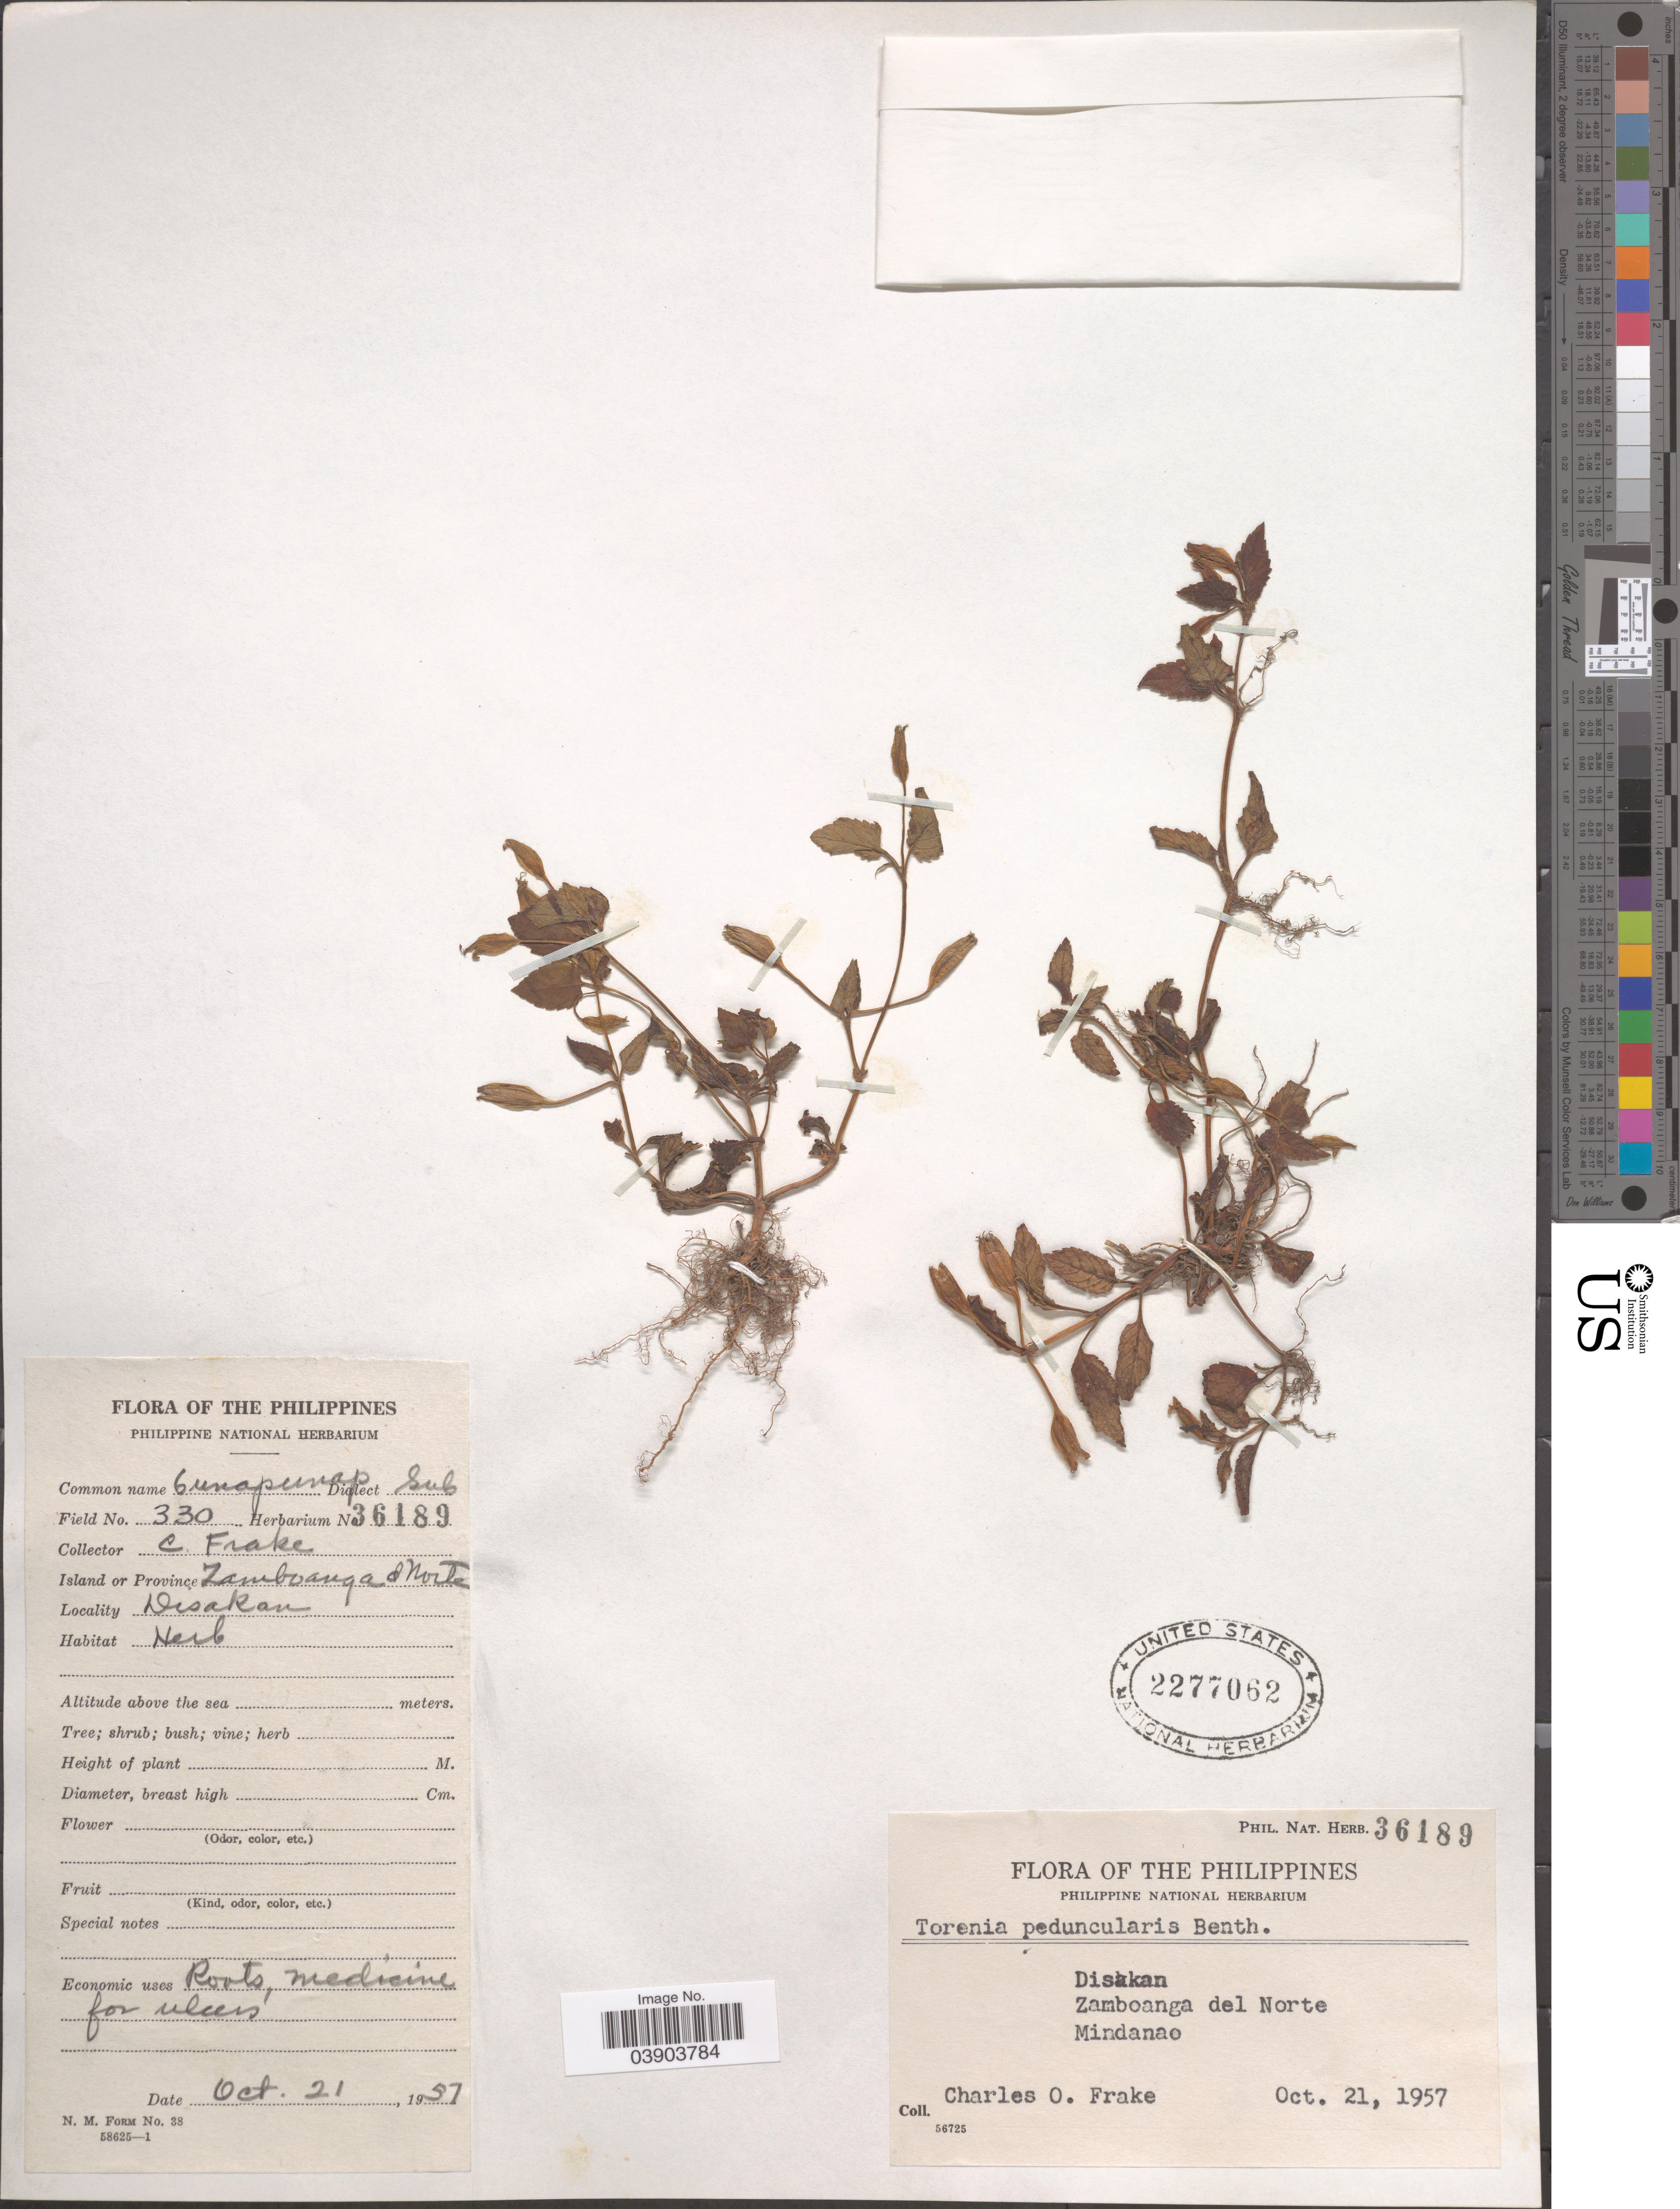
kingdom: Plantae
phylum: Tracheophyta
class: Magnoliopsida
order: Lamiales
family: Linderniaceae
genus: Torenia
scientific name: Torenia peduncularis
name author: Benth.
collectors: C. O. Frake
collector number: Phil. Nat. Herb. 36189/330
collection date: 1957-10-21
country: Philippines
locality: Disakan. Zamboanga del Norte. Mindanao.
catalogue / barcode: US 2277062